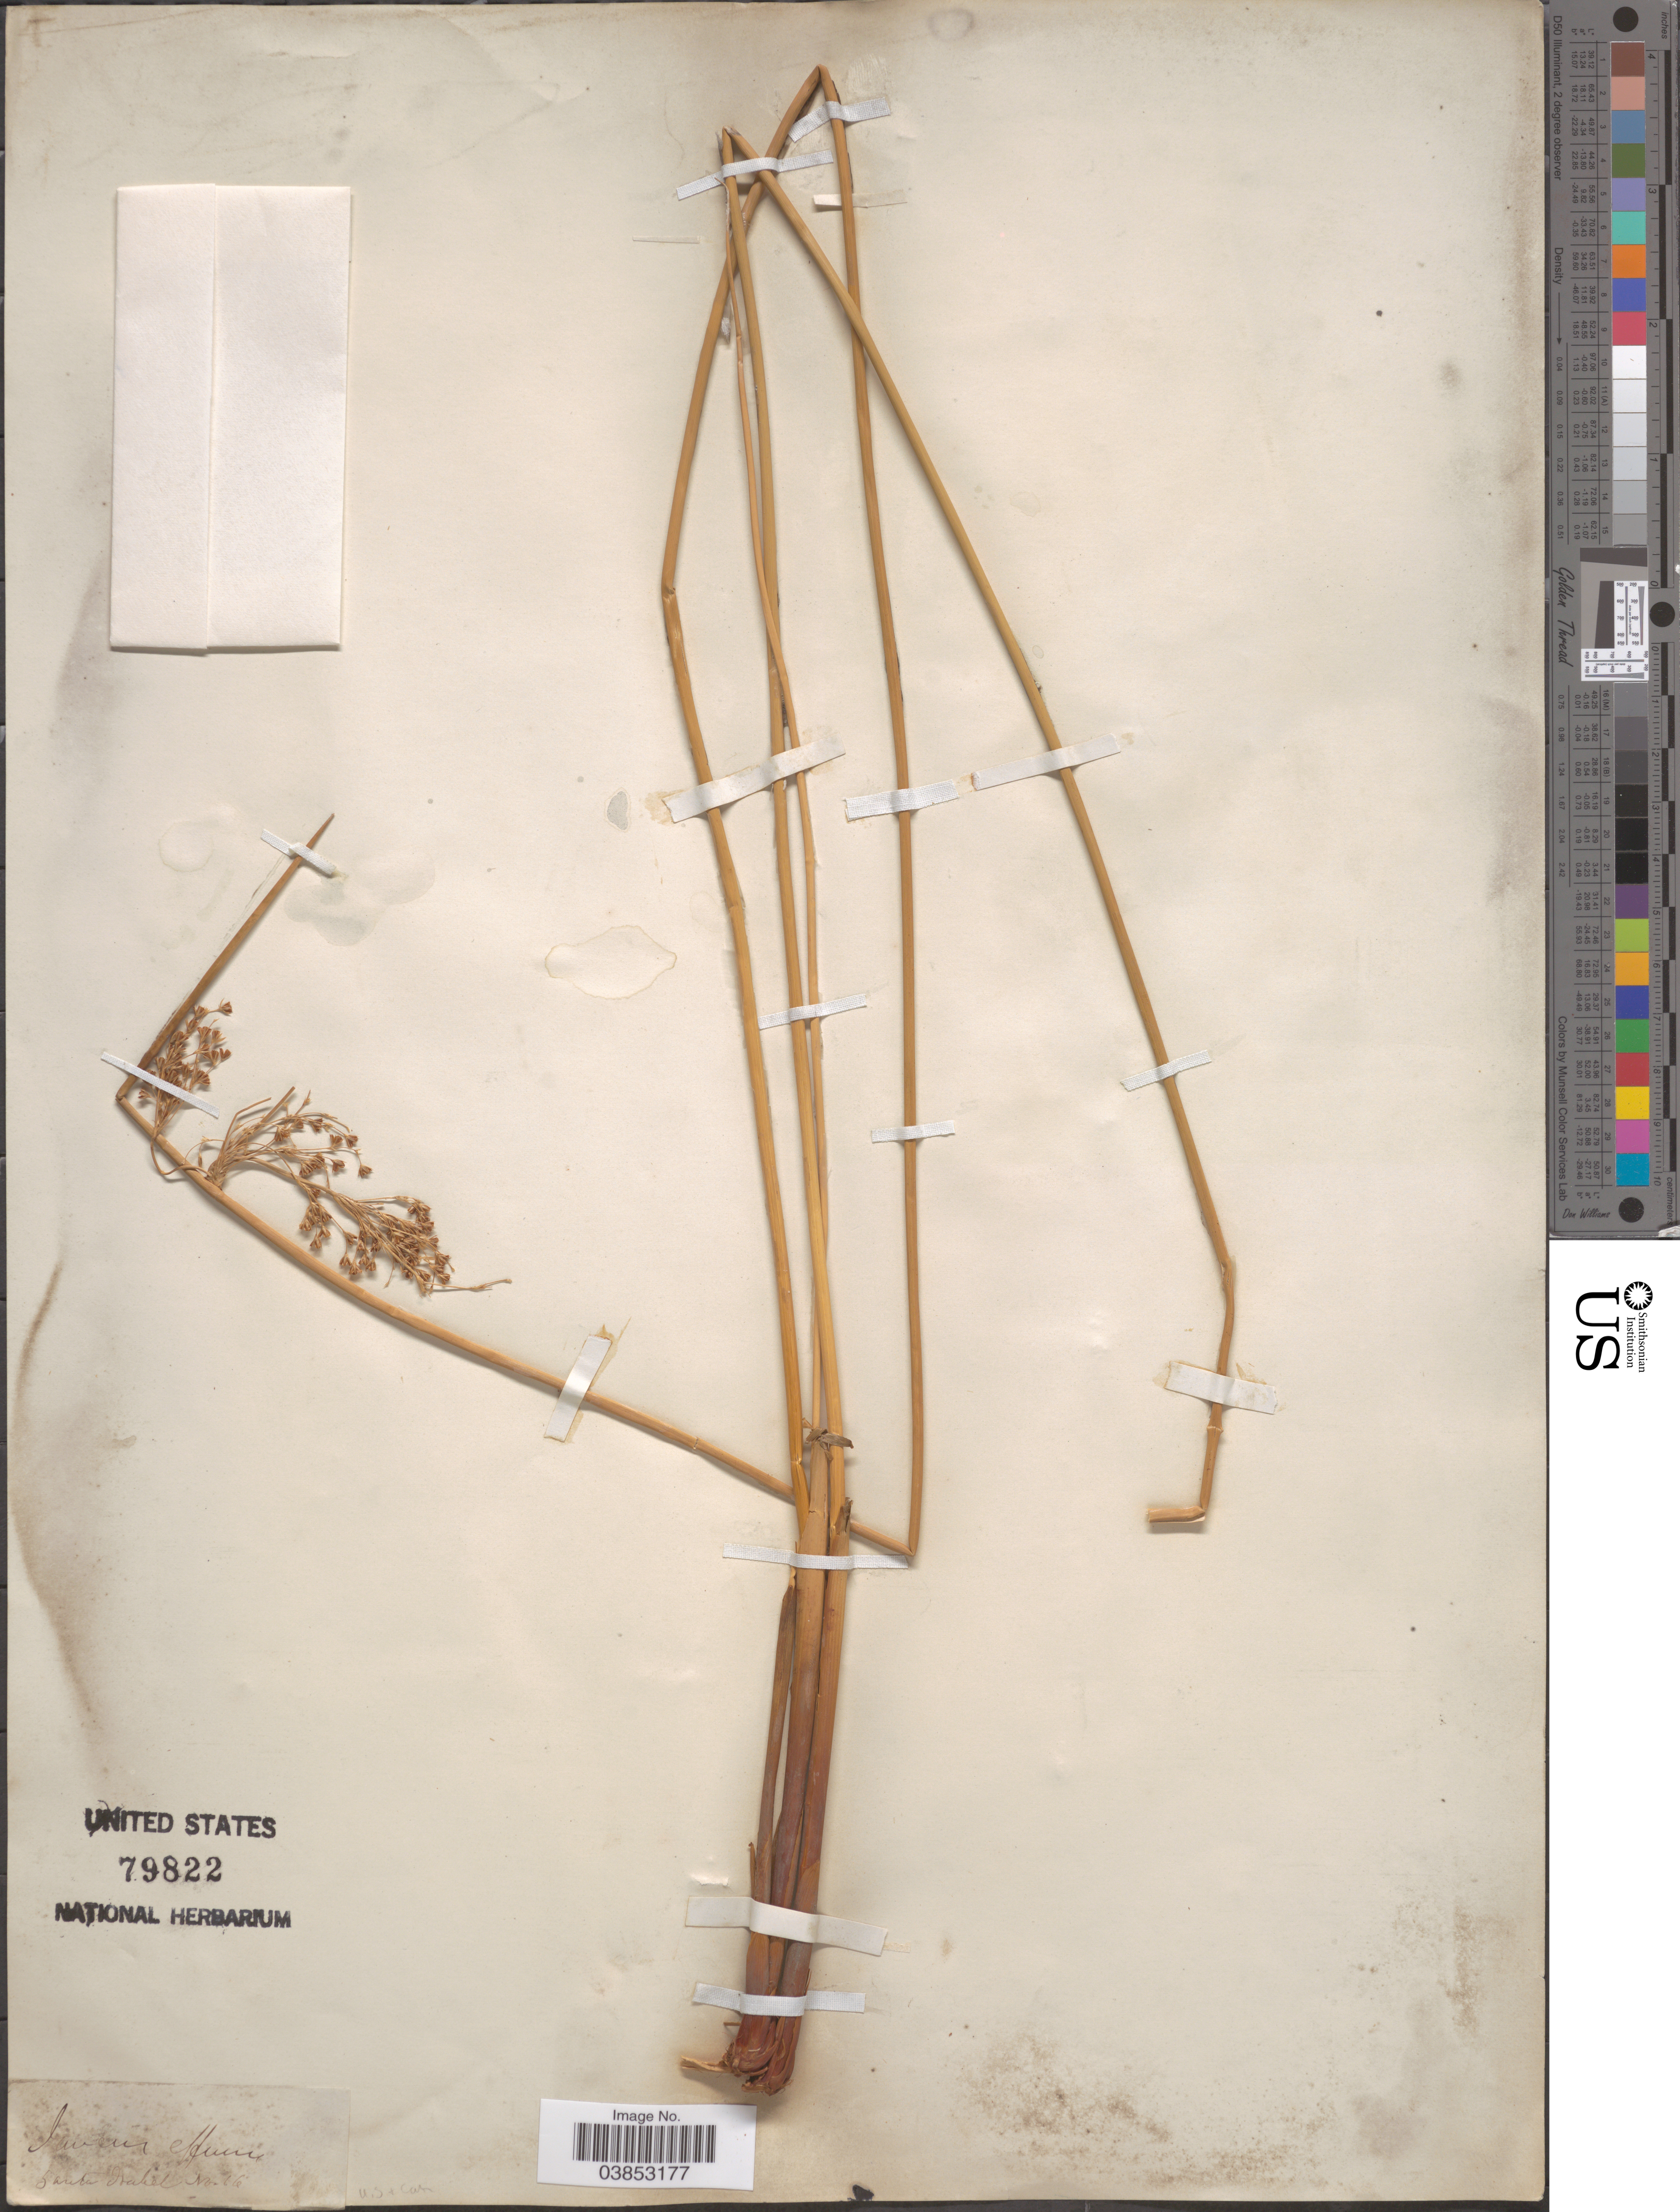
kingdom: Plantae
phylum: Tracheophyta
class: Liliopsida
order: Poales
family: Juncaceae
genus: Juncus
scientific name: Juncus effusus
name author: L.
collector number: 66*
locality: Santa Isabel.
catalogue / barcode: US 79822